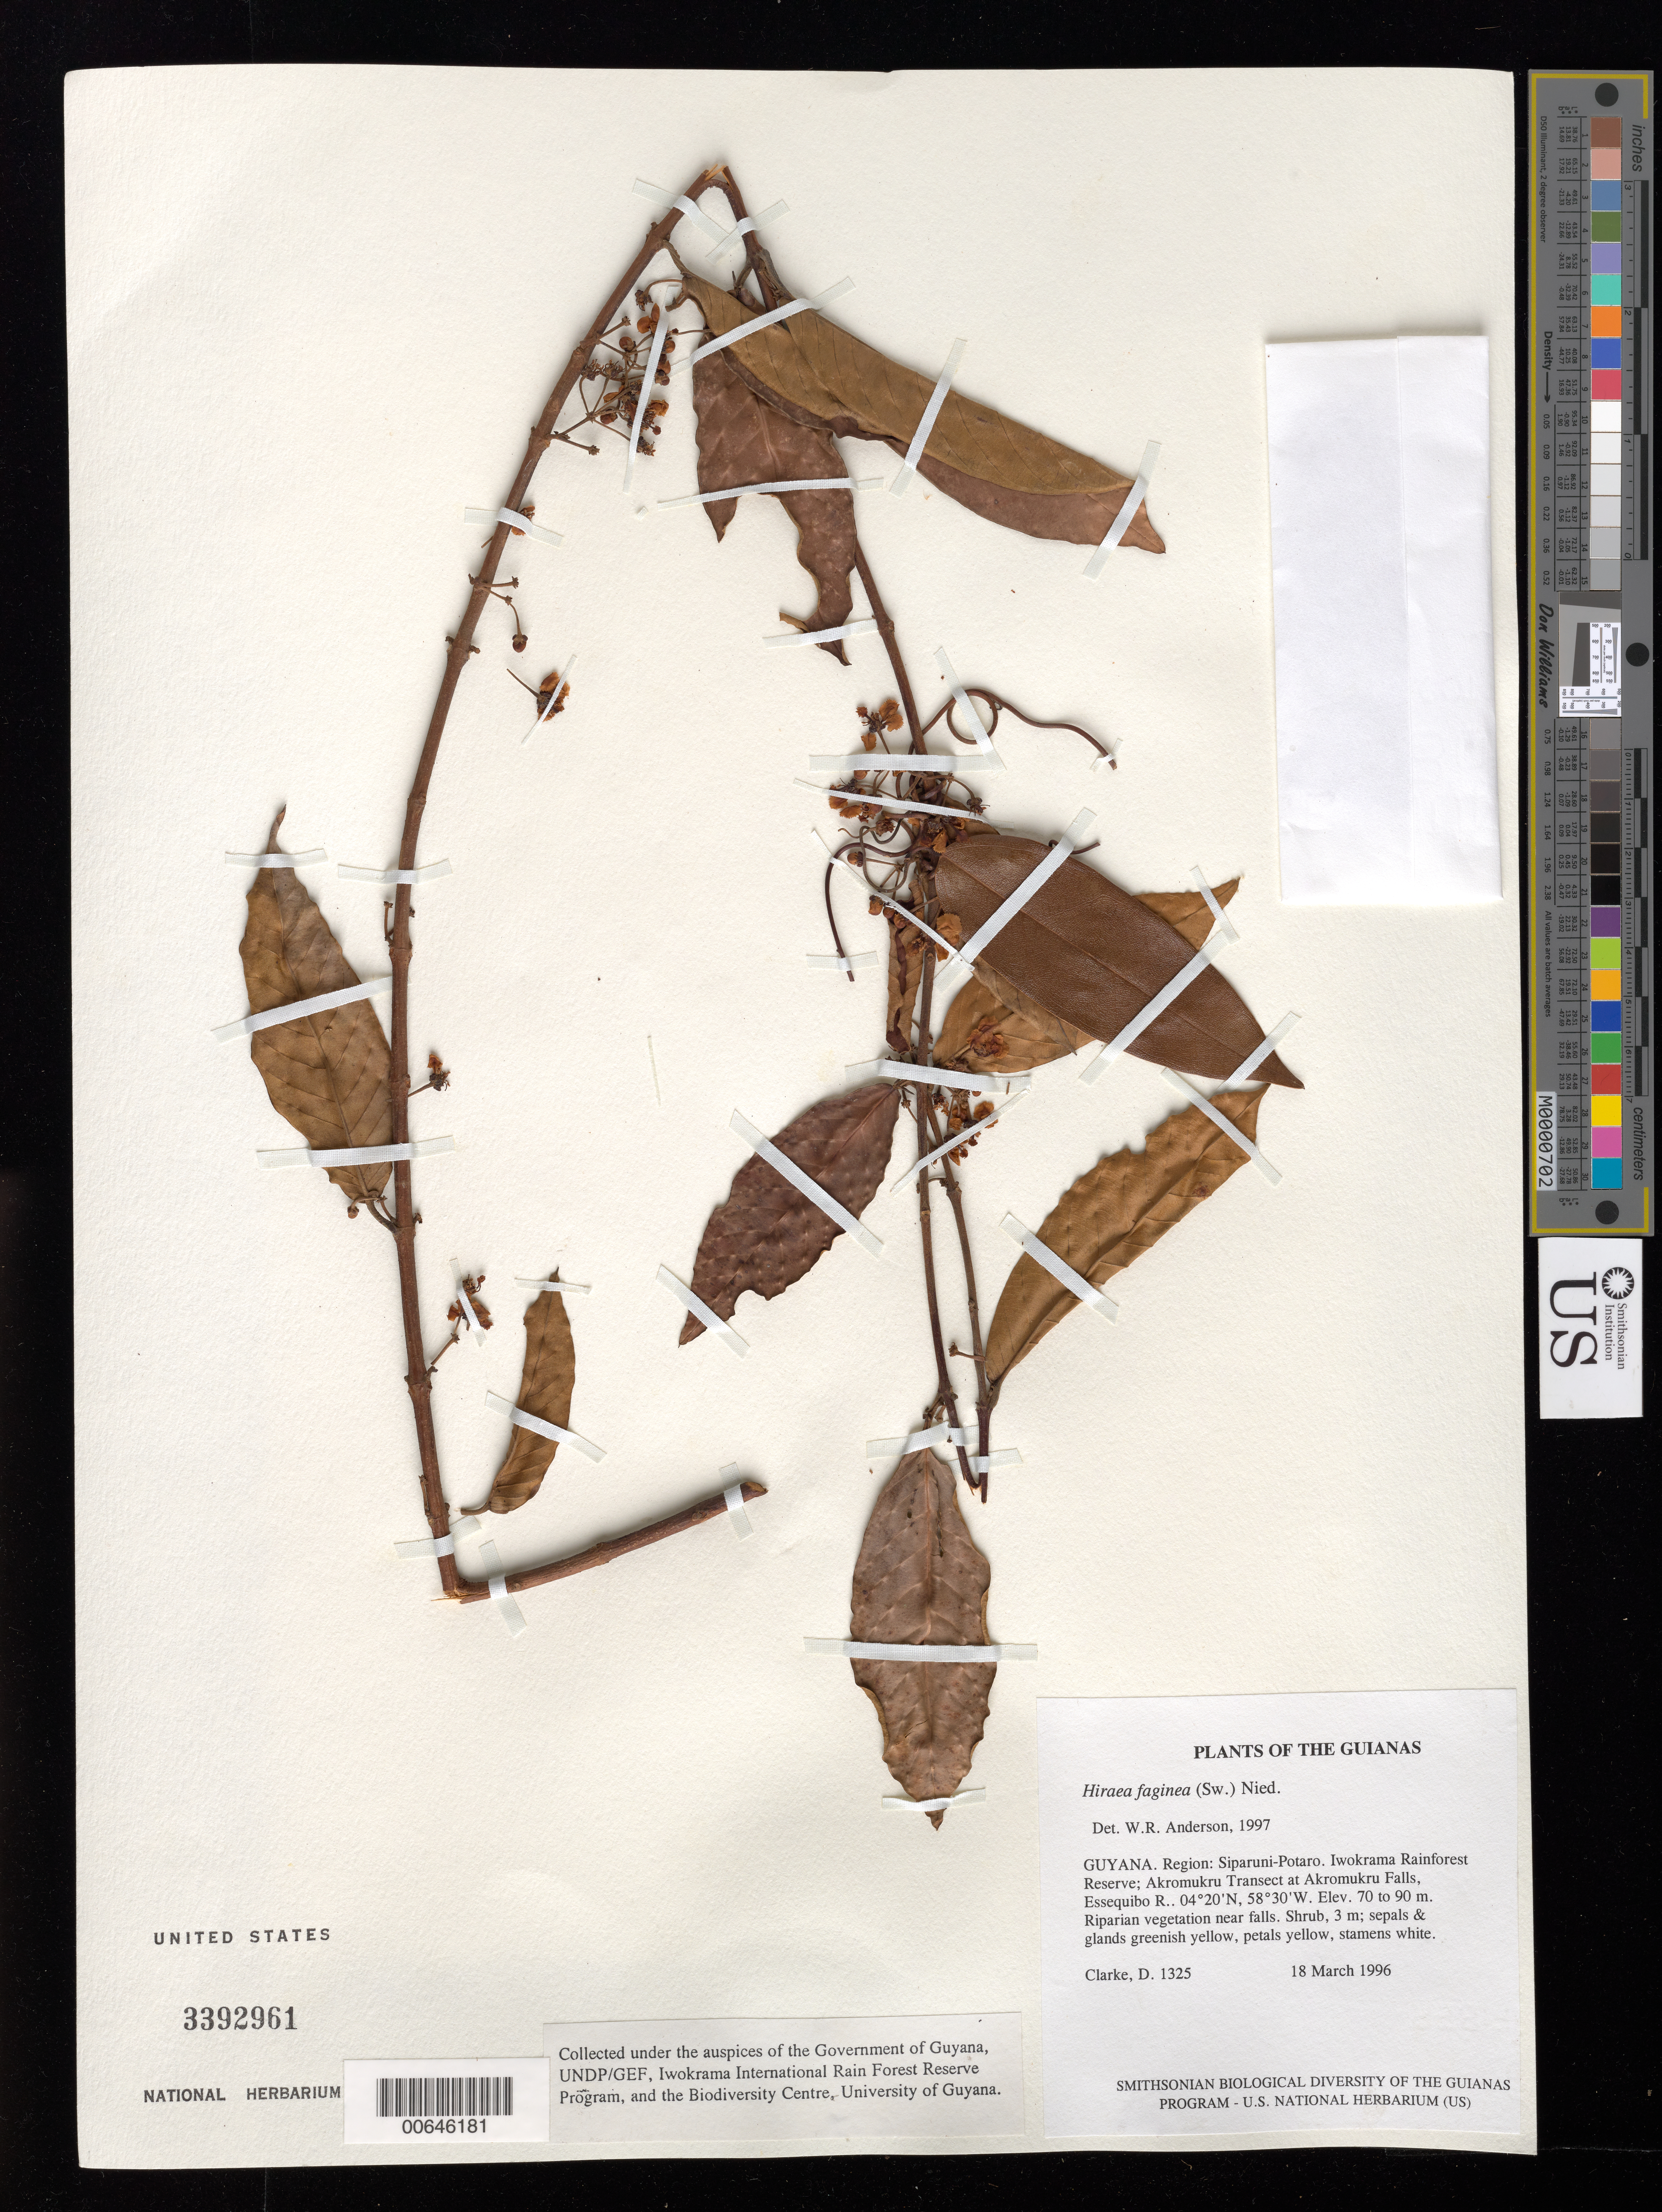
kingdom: Plantae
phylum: Tracheophyta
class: Magnoliopsida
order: Malpighiales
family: Malpighiaceae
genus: Hiraea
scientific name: Hiraea faginea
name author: (Sw.) Nied.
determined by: Anderson, W. R., (MICH), University of Michigan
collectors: H. D. Clarke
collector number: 1325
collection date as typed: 18 March 1996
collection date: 1996-03-18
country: Guyana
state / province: Potaro-Siparuni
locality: Iwokrama Rainforest Reserve; Akromukru Transect at Akromukru Falls, Essequibo R.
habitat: Riparian vegetation near falls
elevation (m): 70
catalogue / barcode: US 3392961